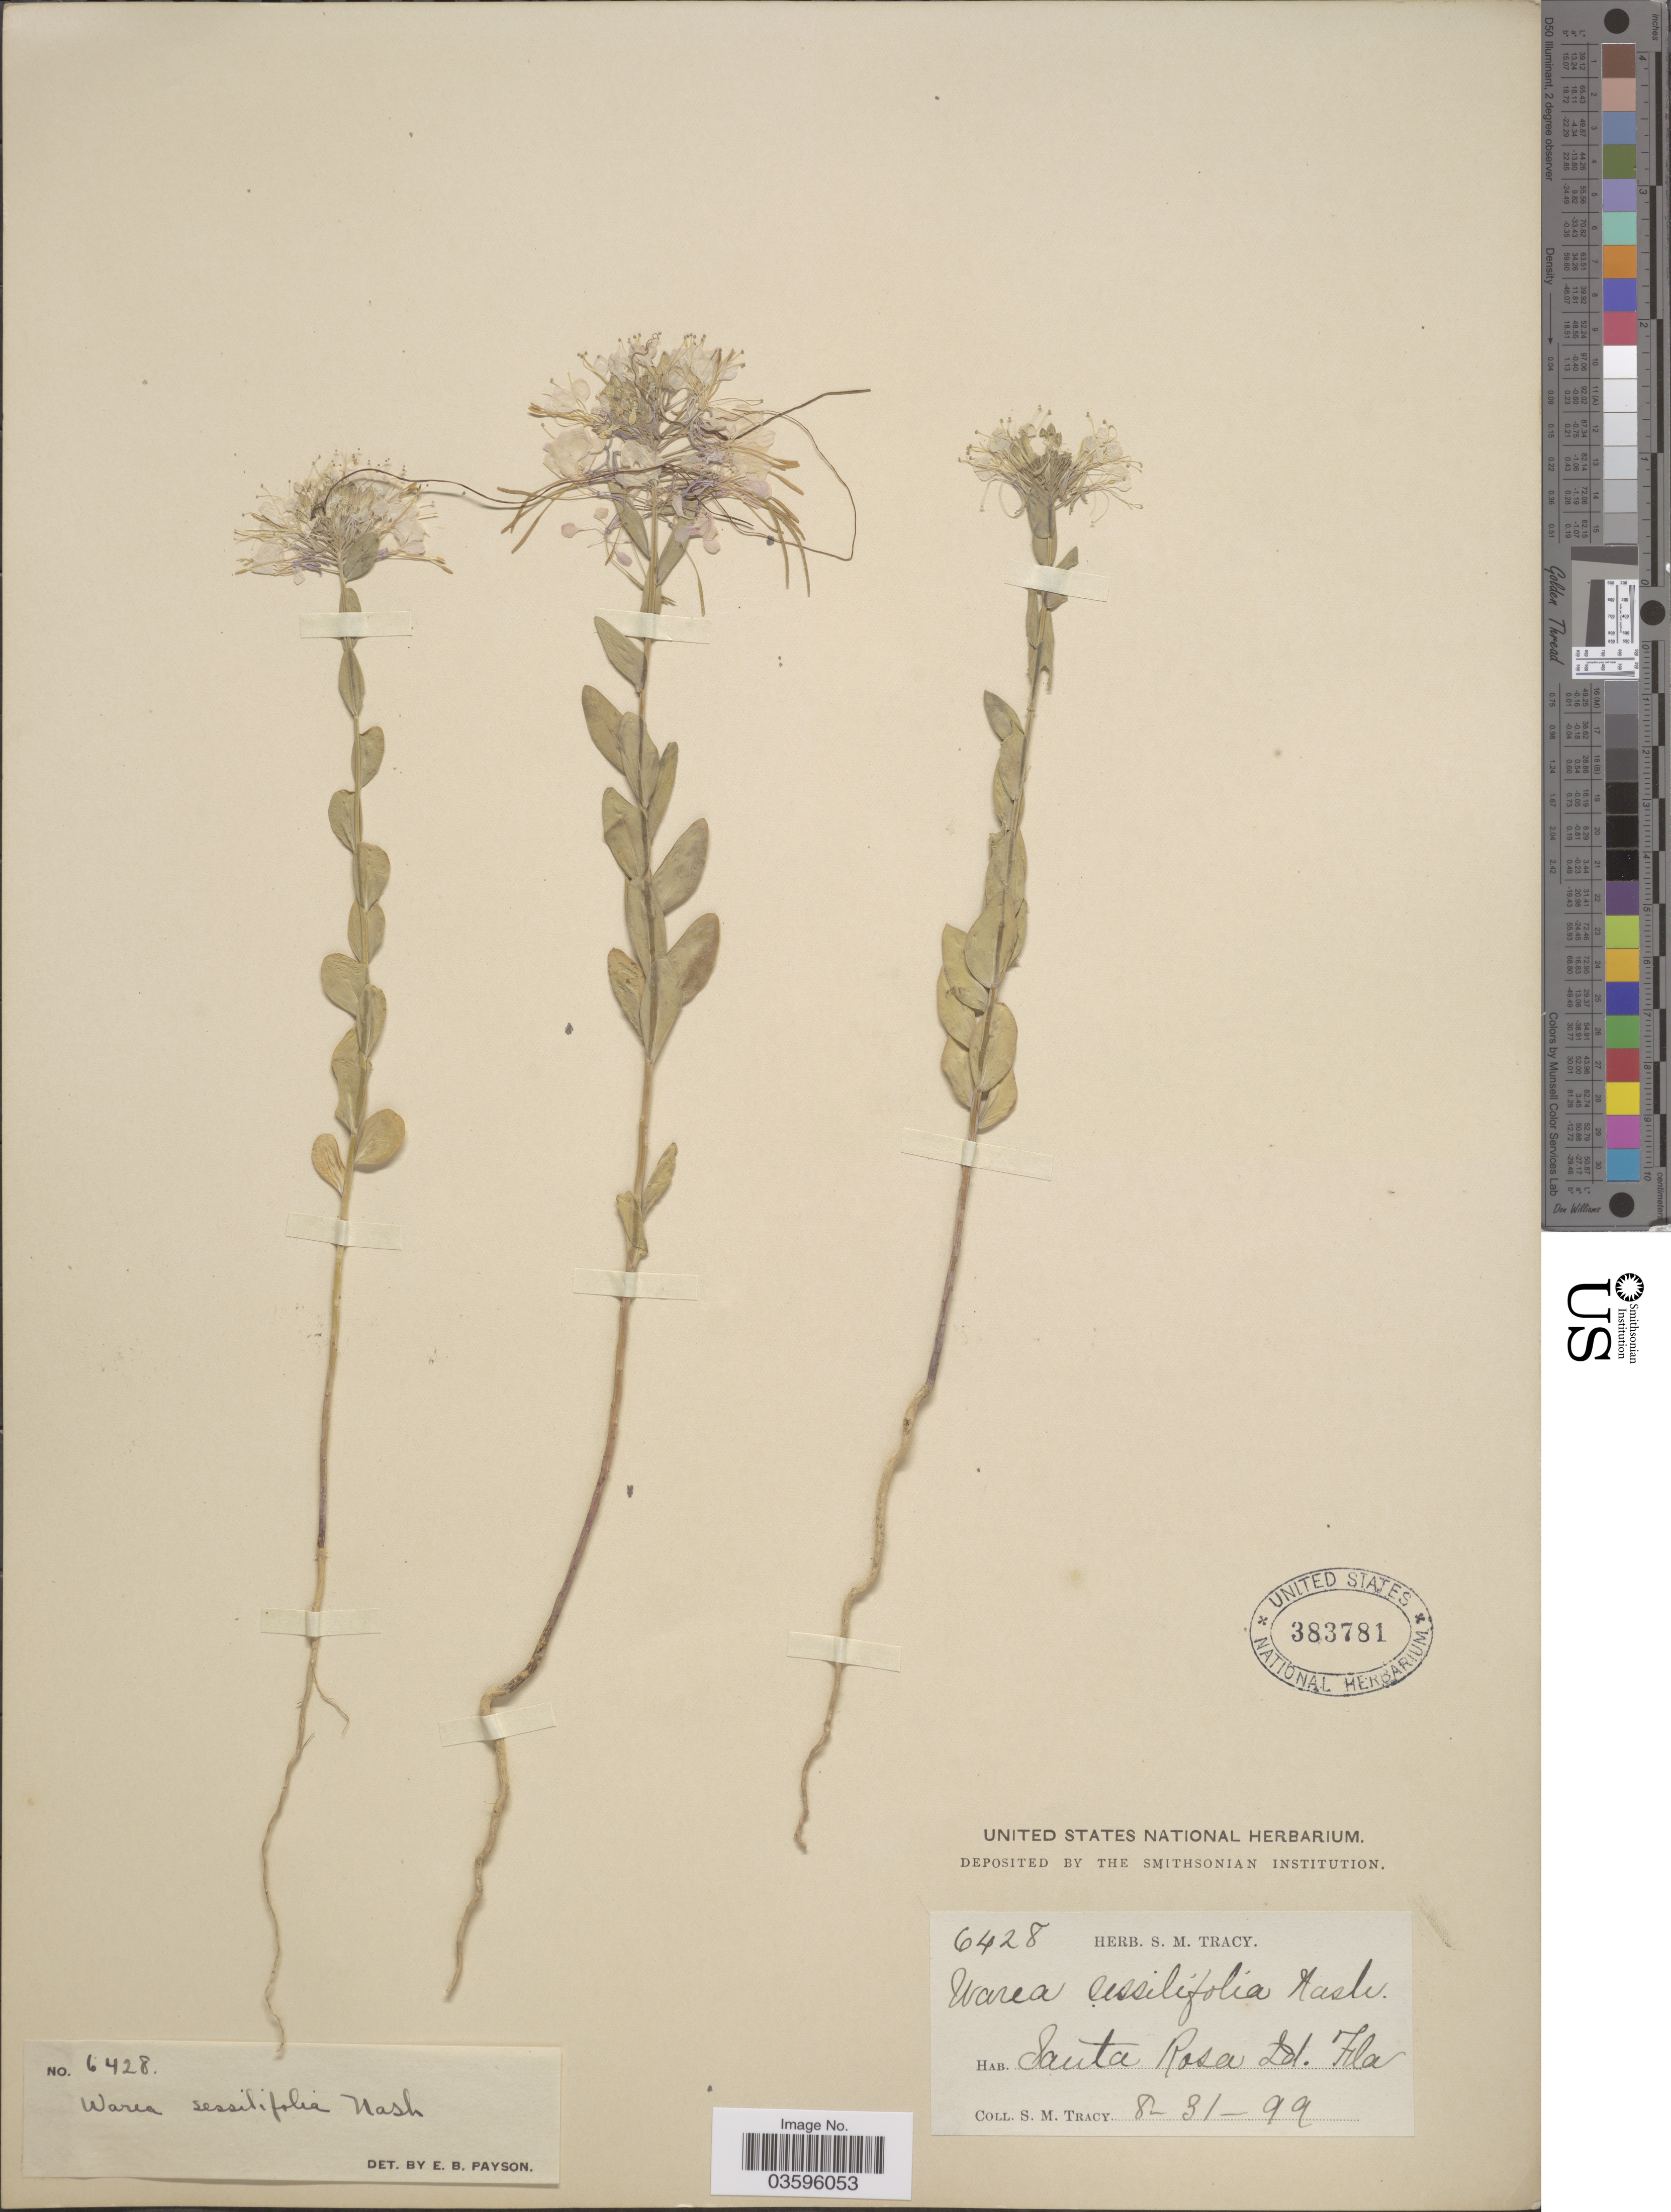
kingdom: Plantae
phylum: Tracheophyta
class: Magnoliopsida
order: Brassicales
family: Brassicaceae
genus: Warea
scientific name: Warea sessilifolia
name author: Nash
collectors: S. M. Tracy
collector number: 6428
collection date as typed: Transcribed d/m/y: 31/8/99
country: United States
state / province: Florida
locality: Santa Rosa Isl.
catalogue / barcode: US 383781